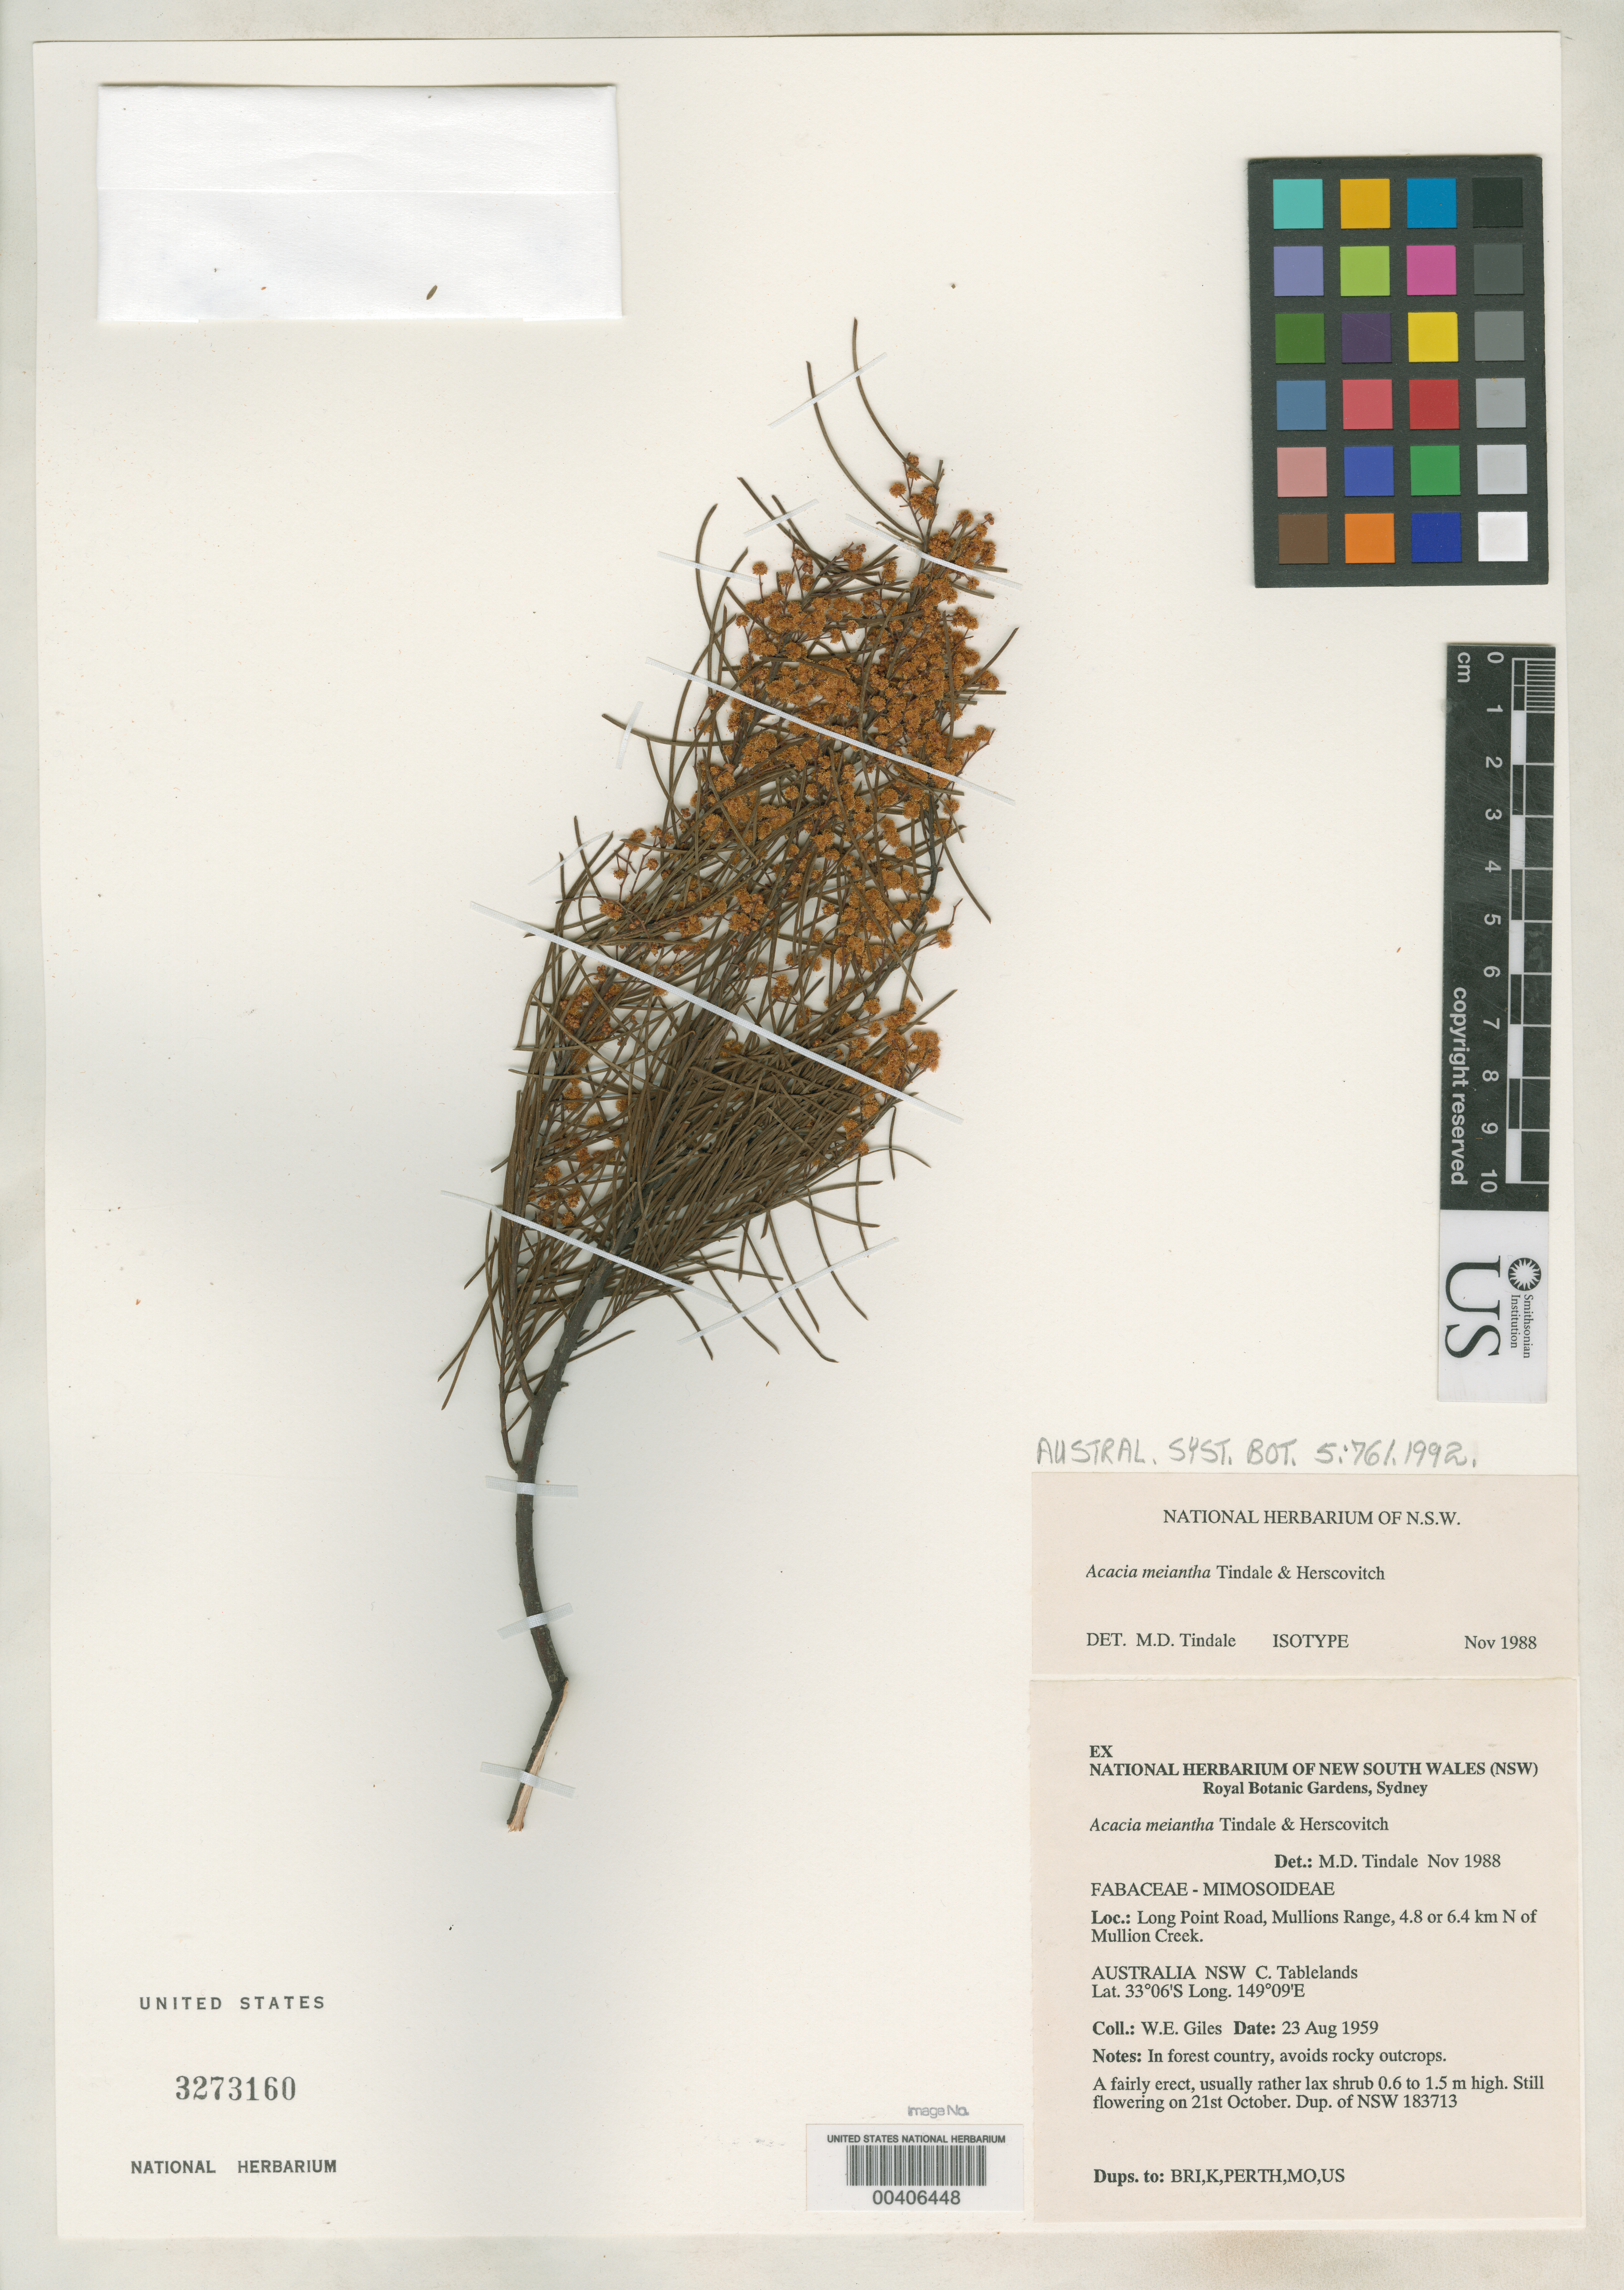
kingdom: Plantae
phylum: Tracheophyta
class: Magnoliopsida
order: Fabales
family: Fabaceae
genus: Acacia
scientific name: Acacia meiantha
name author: Tindale & Herscovitch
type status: Isotype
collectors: W. Giles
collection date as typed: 23 Aug 1959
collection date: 1959-08-23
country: Australia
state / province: New South Wales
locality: C. Tablelands, Long Point road, Mullions Range, 4.8 or 6.4 km N of Mullion Creek.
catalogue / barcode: US 3273160